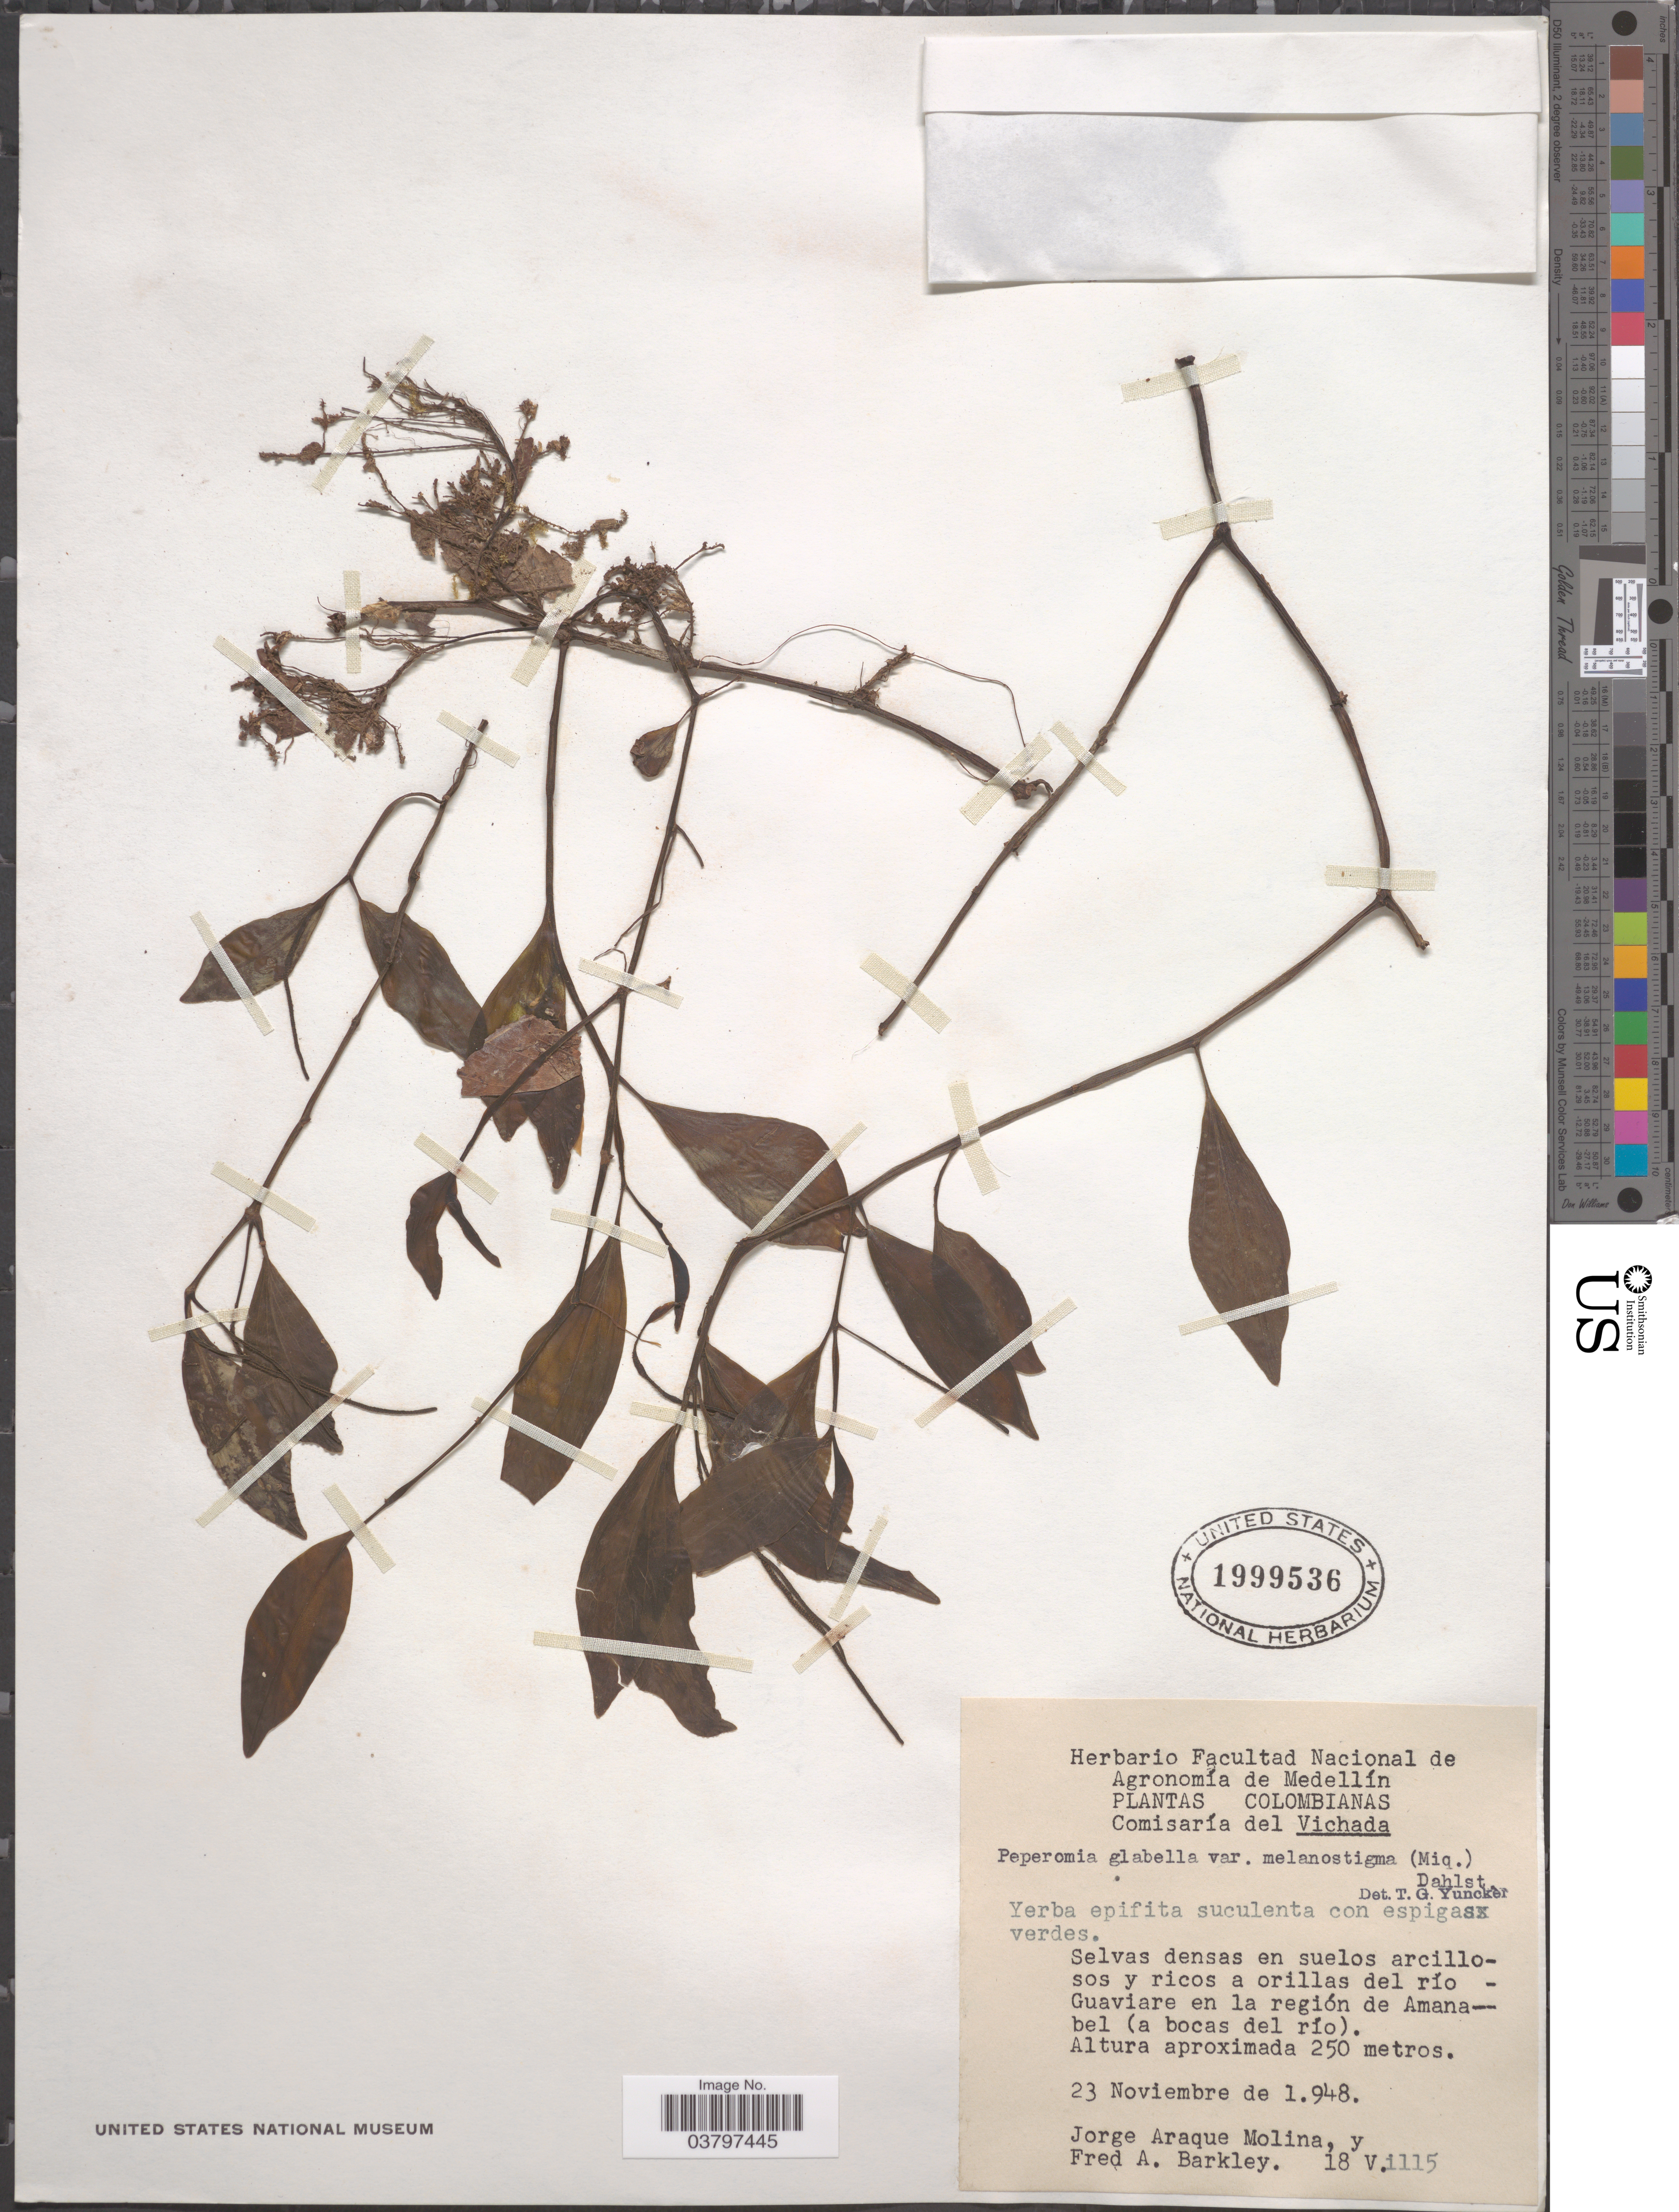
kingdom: Plantae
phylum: Tracheophyta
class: Magnoliopsida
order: Piperales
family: Piperaceae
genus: Peperomia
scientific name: Peperomia glabella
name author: (Sw.) A. Dietr.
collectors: J. Araque Molina & F. A. Barkley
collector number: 18vi115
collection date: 1948-11-23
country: Colombia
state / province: Vichada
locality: Comisaría del Vichada. A orillas del río Guaviare en la región de Amanabel (a bocas del río) .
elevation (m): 250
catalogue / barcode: US 1999536